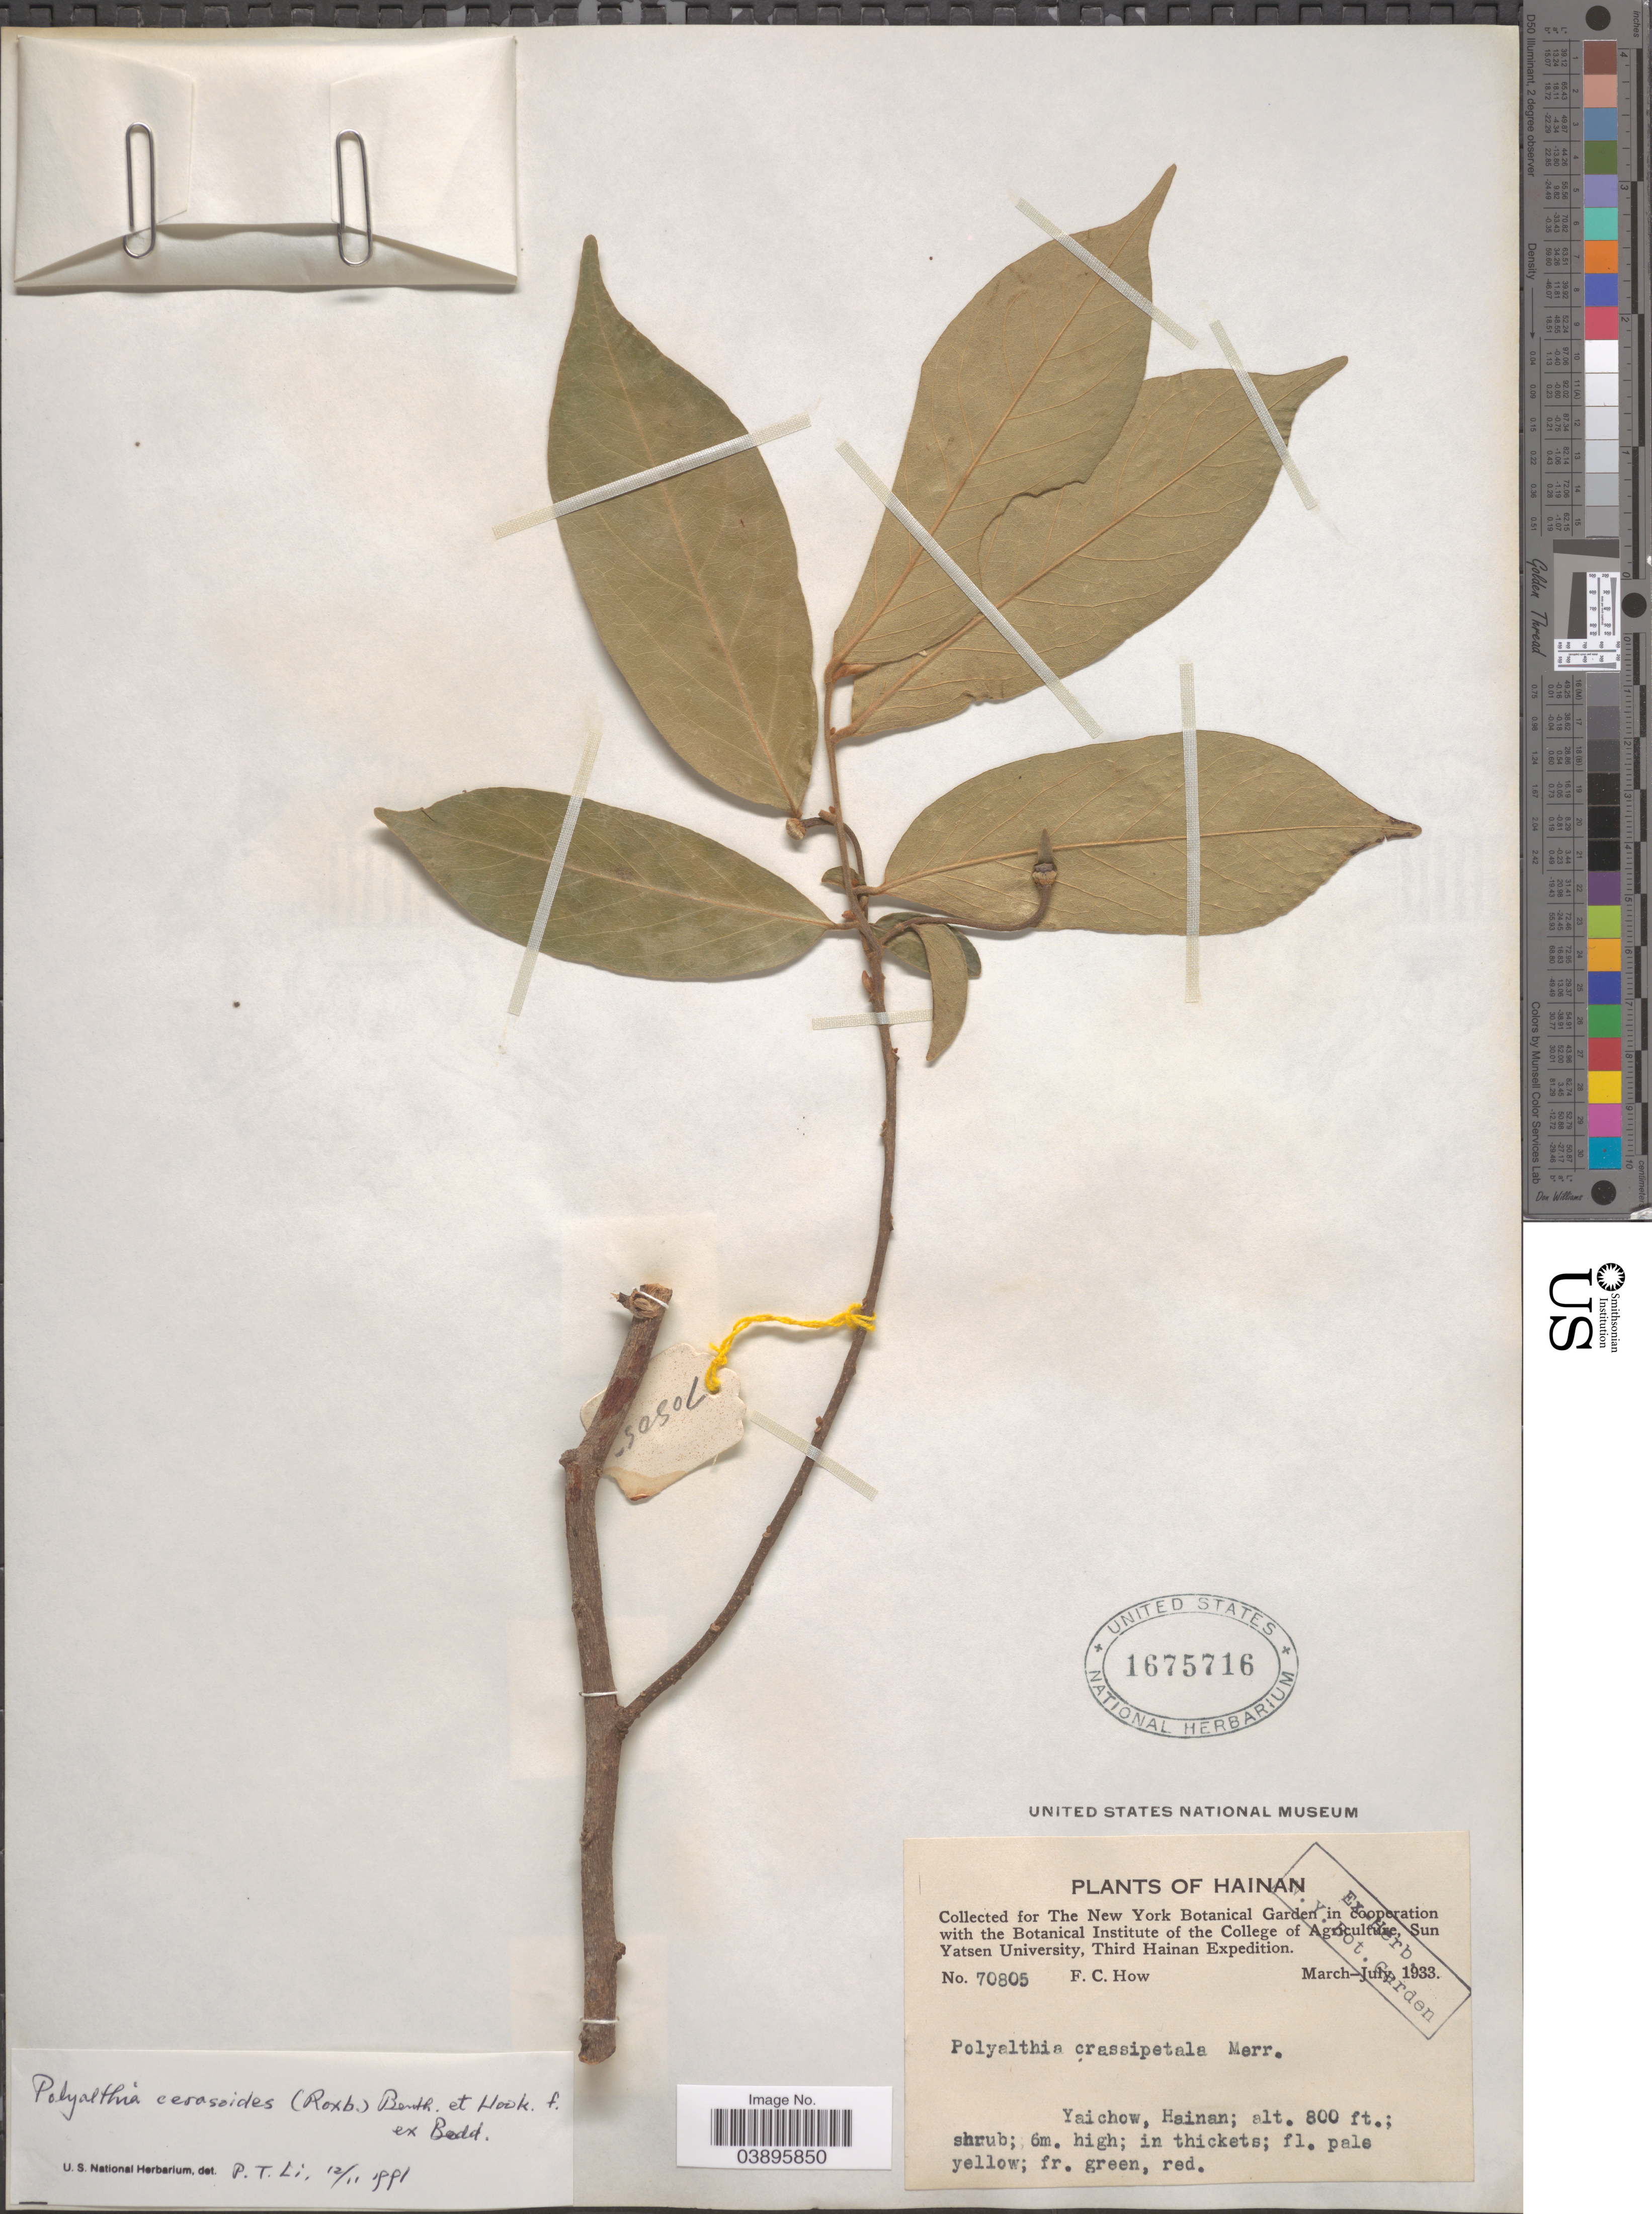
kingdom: Plantae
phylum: Tracheophyta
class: Magnoliopsida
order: Magnoliales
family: Annonaceae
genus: Polyalthia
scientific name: Polyalthia crassipetala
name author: Merr.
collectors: F. C. How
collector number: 70805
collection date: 1933-03/1933-07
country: China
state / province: Hainan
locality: Yaichow.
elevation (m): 244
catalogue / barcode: US 1675716